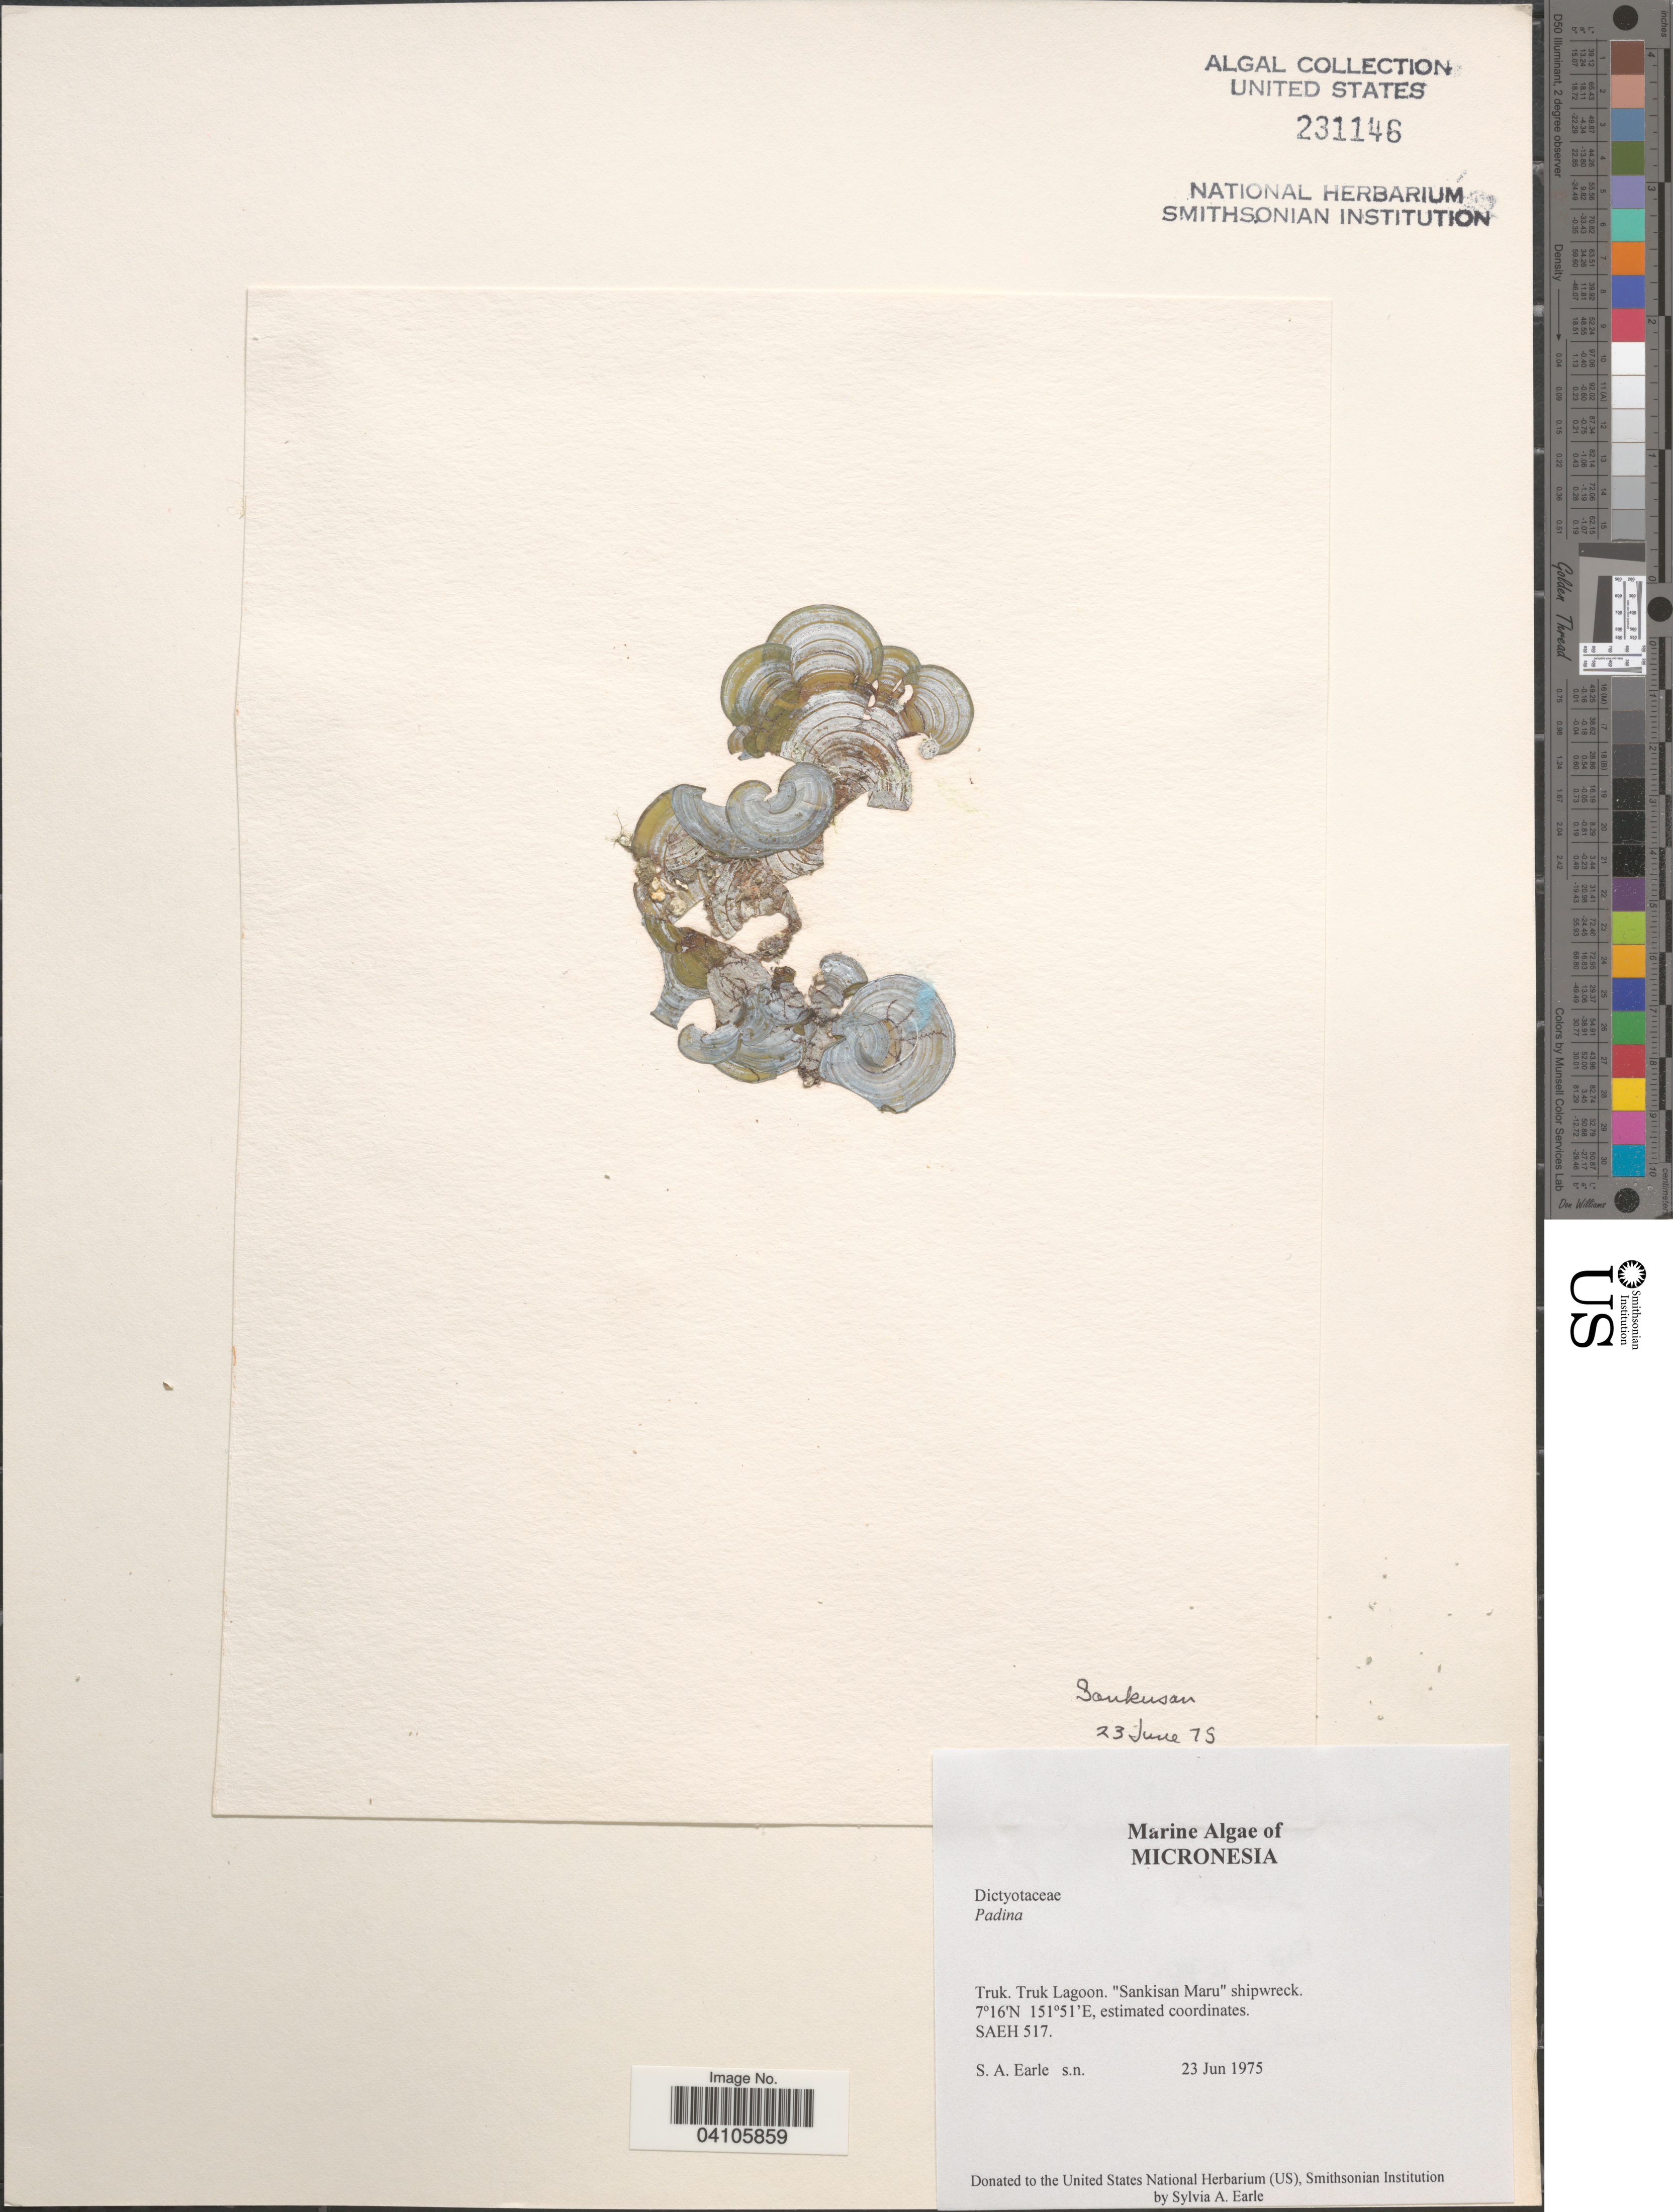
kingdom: Chromista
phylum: Ochrophyta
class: Phaeophyceae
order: Dictyotales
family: Dictyotaceae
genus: Padina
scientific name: Padina sp.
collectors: S. A. Earle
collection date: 1975-06-23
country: Micronesia, Federated States of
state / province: Truk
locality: Truk Lagoon. "Sankisan Maru" shipwreck.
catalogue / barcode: US 231146